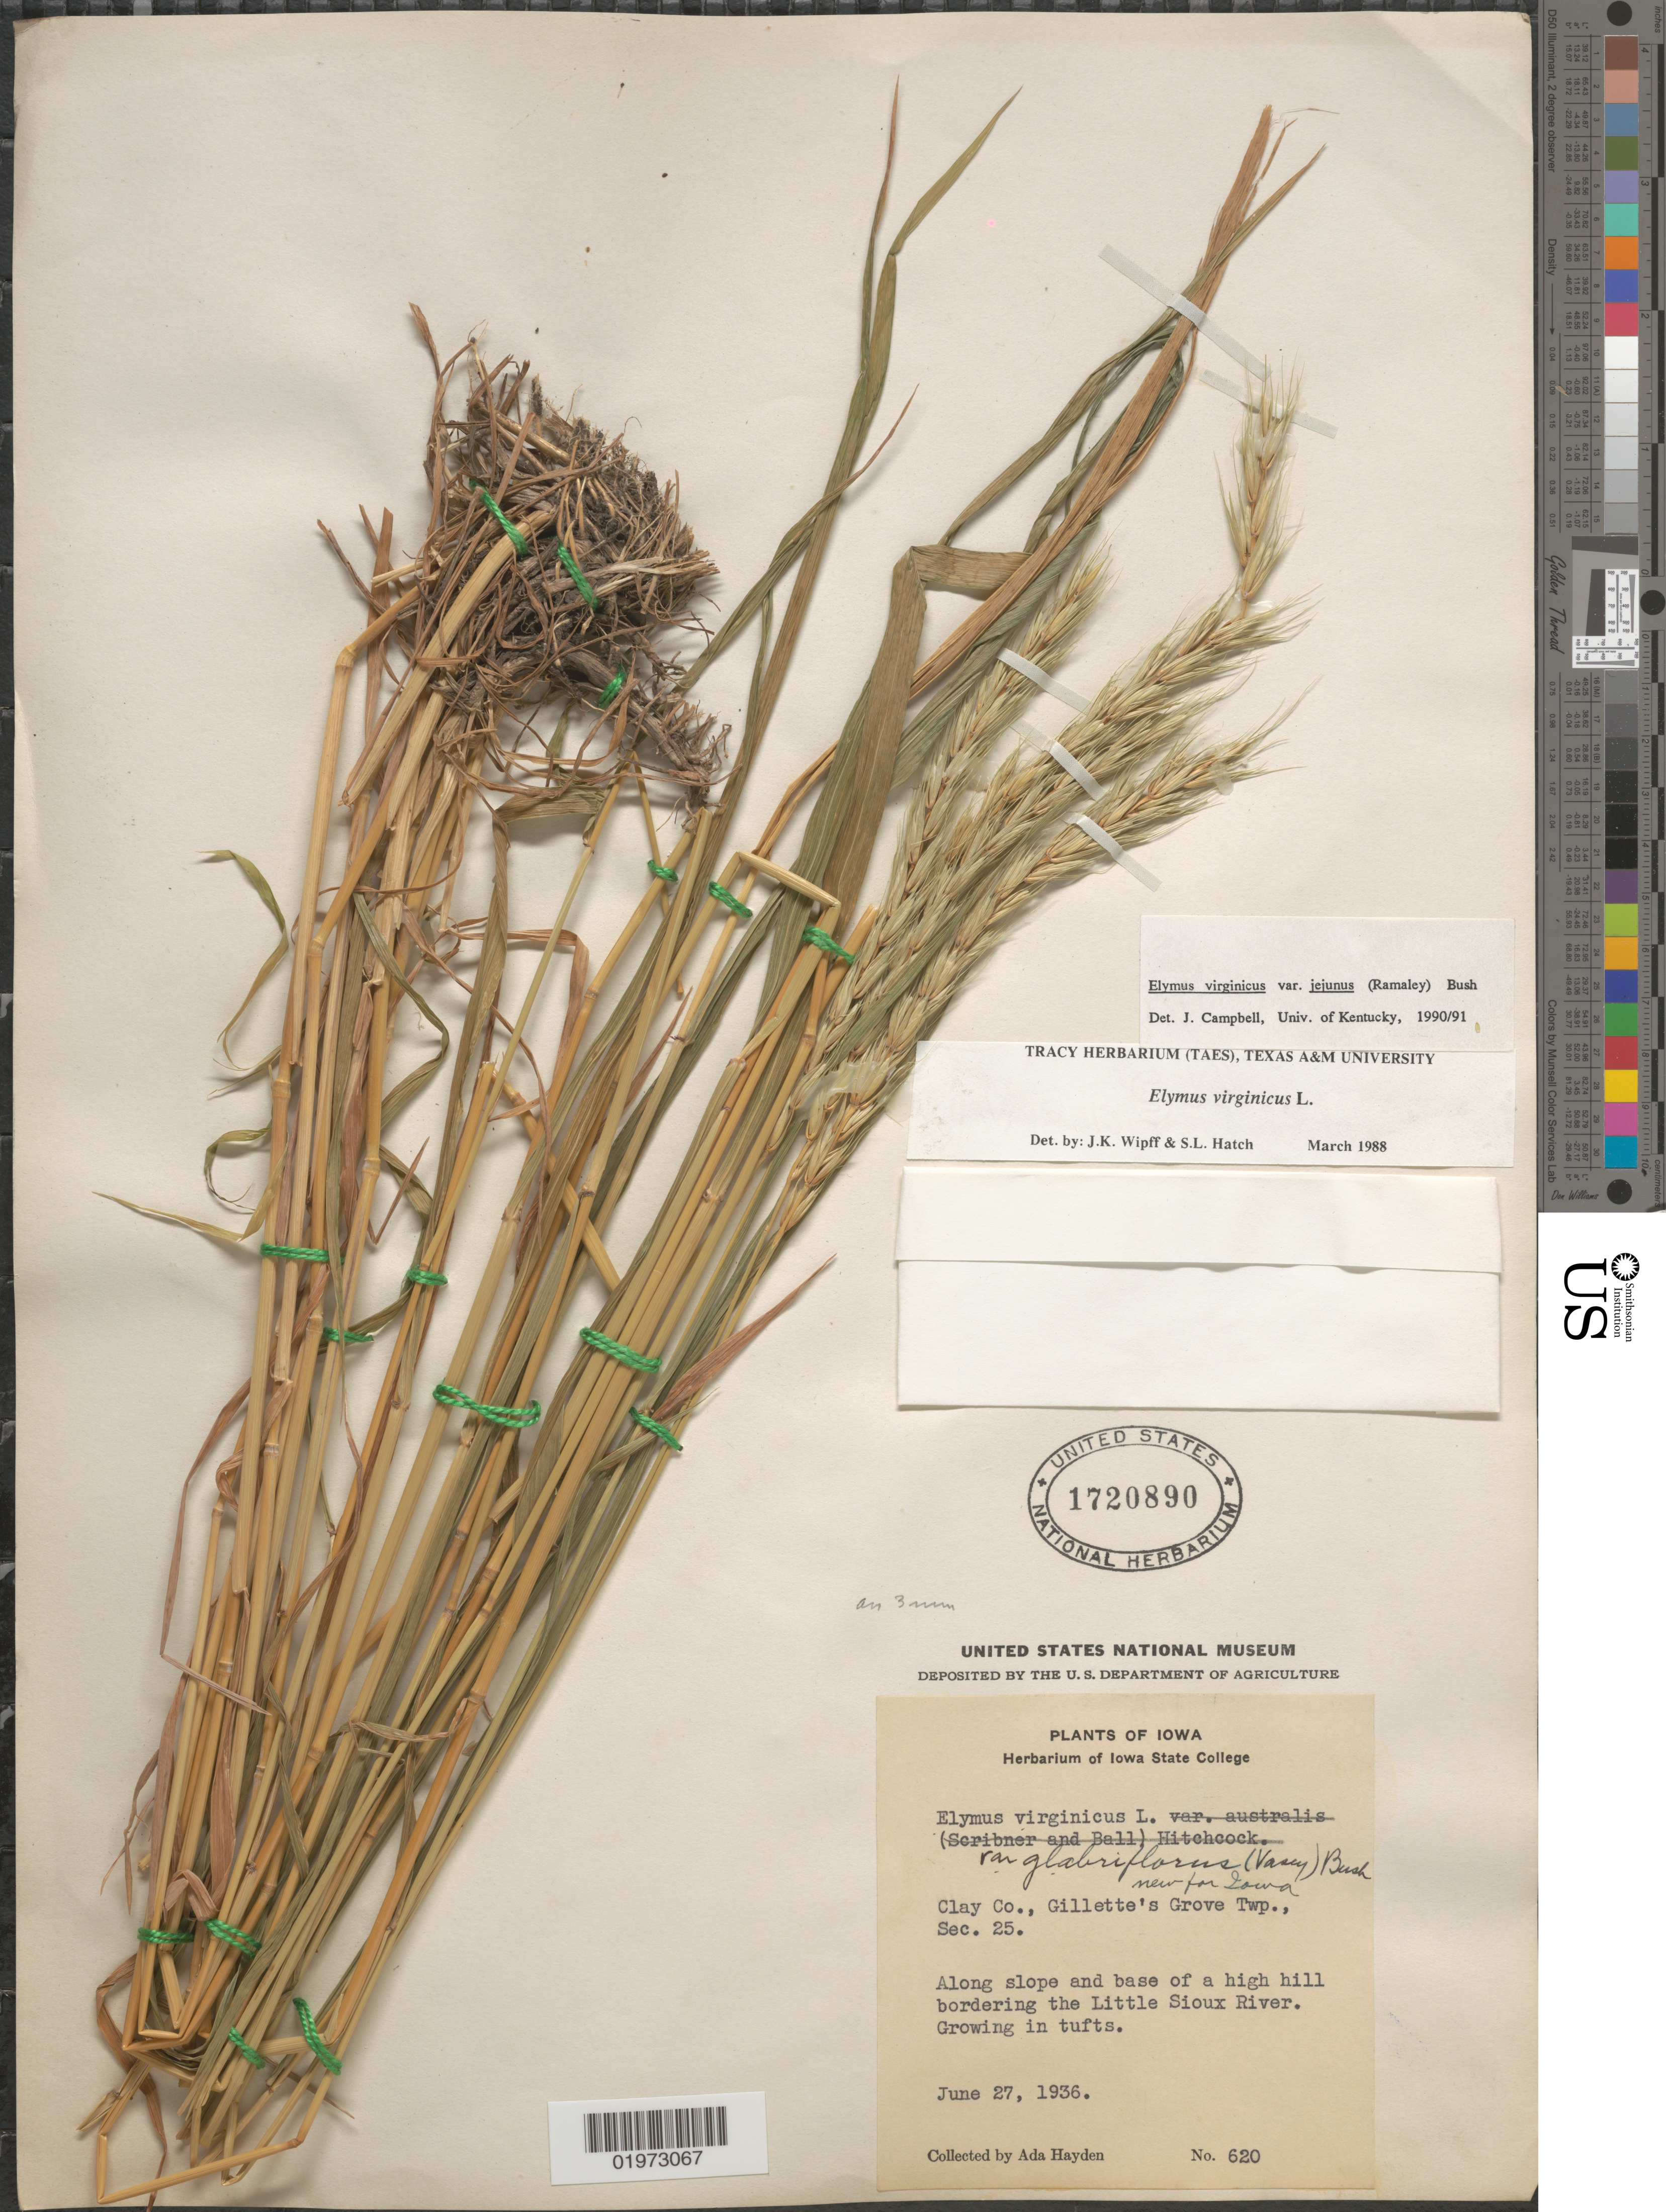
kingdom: Plantae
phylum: Tracheophyta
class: Liliopsida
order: Poales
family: Poaceae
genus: Elymus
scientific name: Elymus virginicus var. virginicus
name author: L.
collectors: Ada Hayden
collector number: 620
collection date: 1936-06-27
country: United States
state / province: Iowa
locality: Clay Co., Gillette's Grove Twp., Sec. 25. Along slope and base of a high hill bordering the Little Sioux River. Grwoing in tufts.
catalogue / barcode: US 1720890